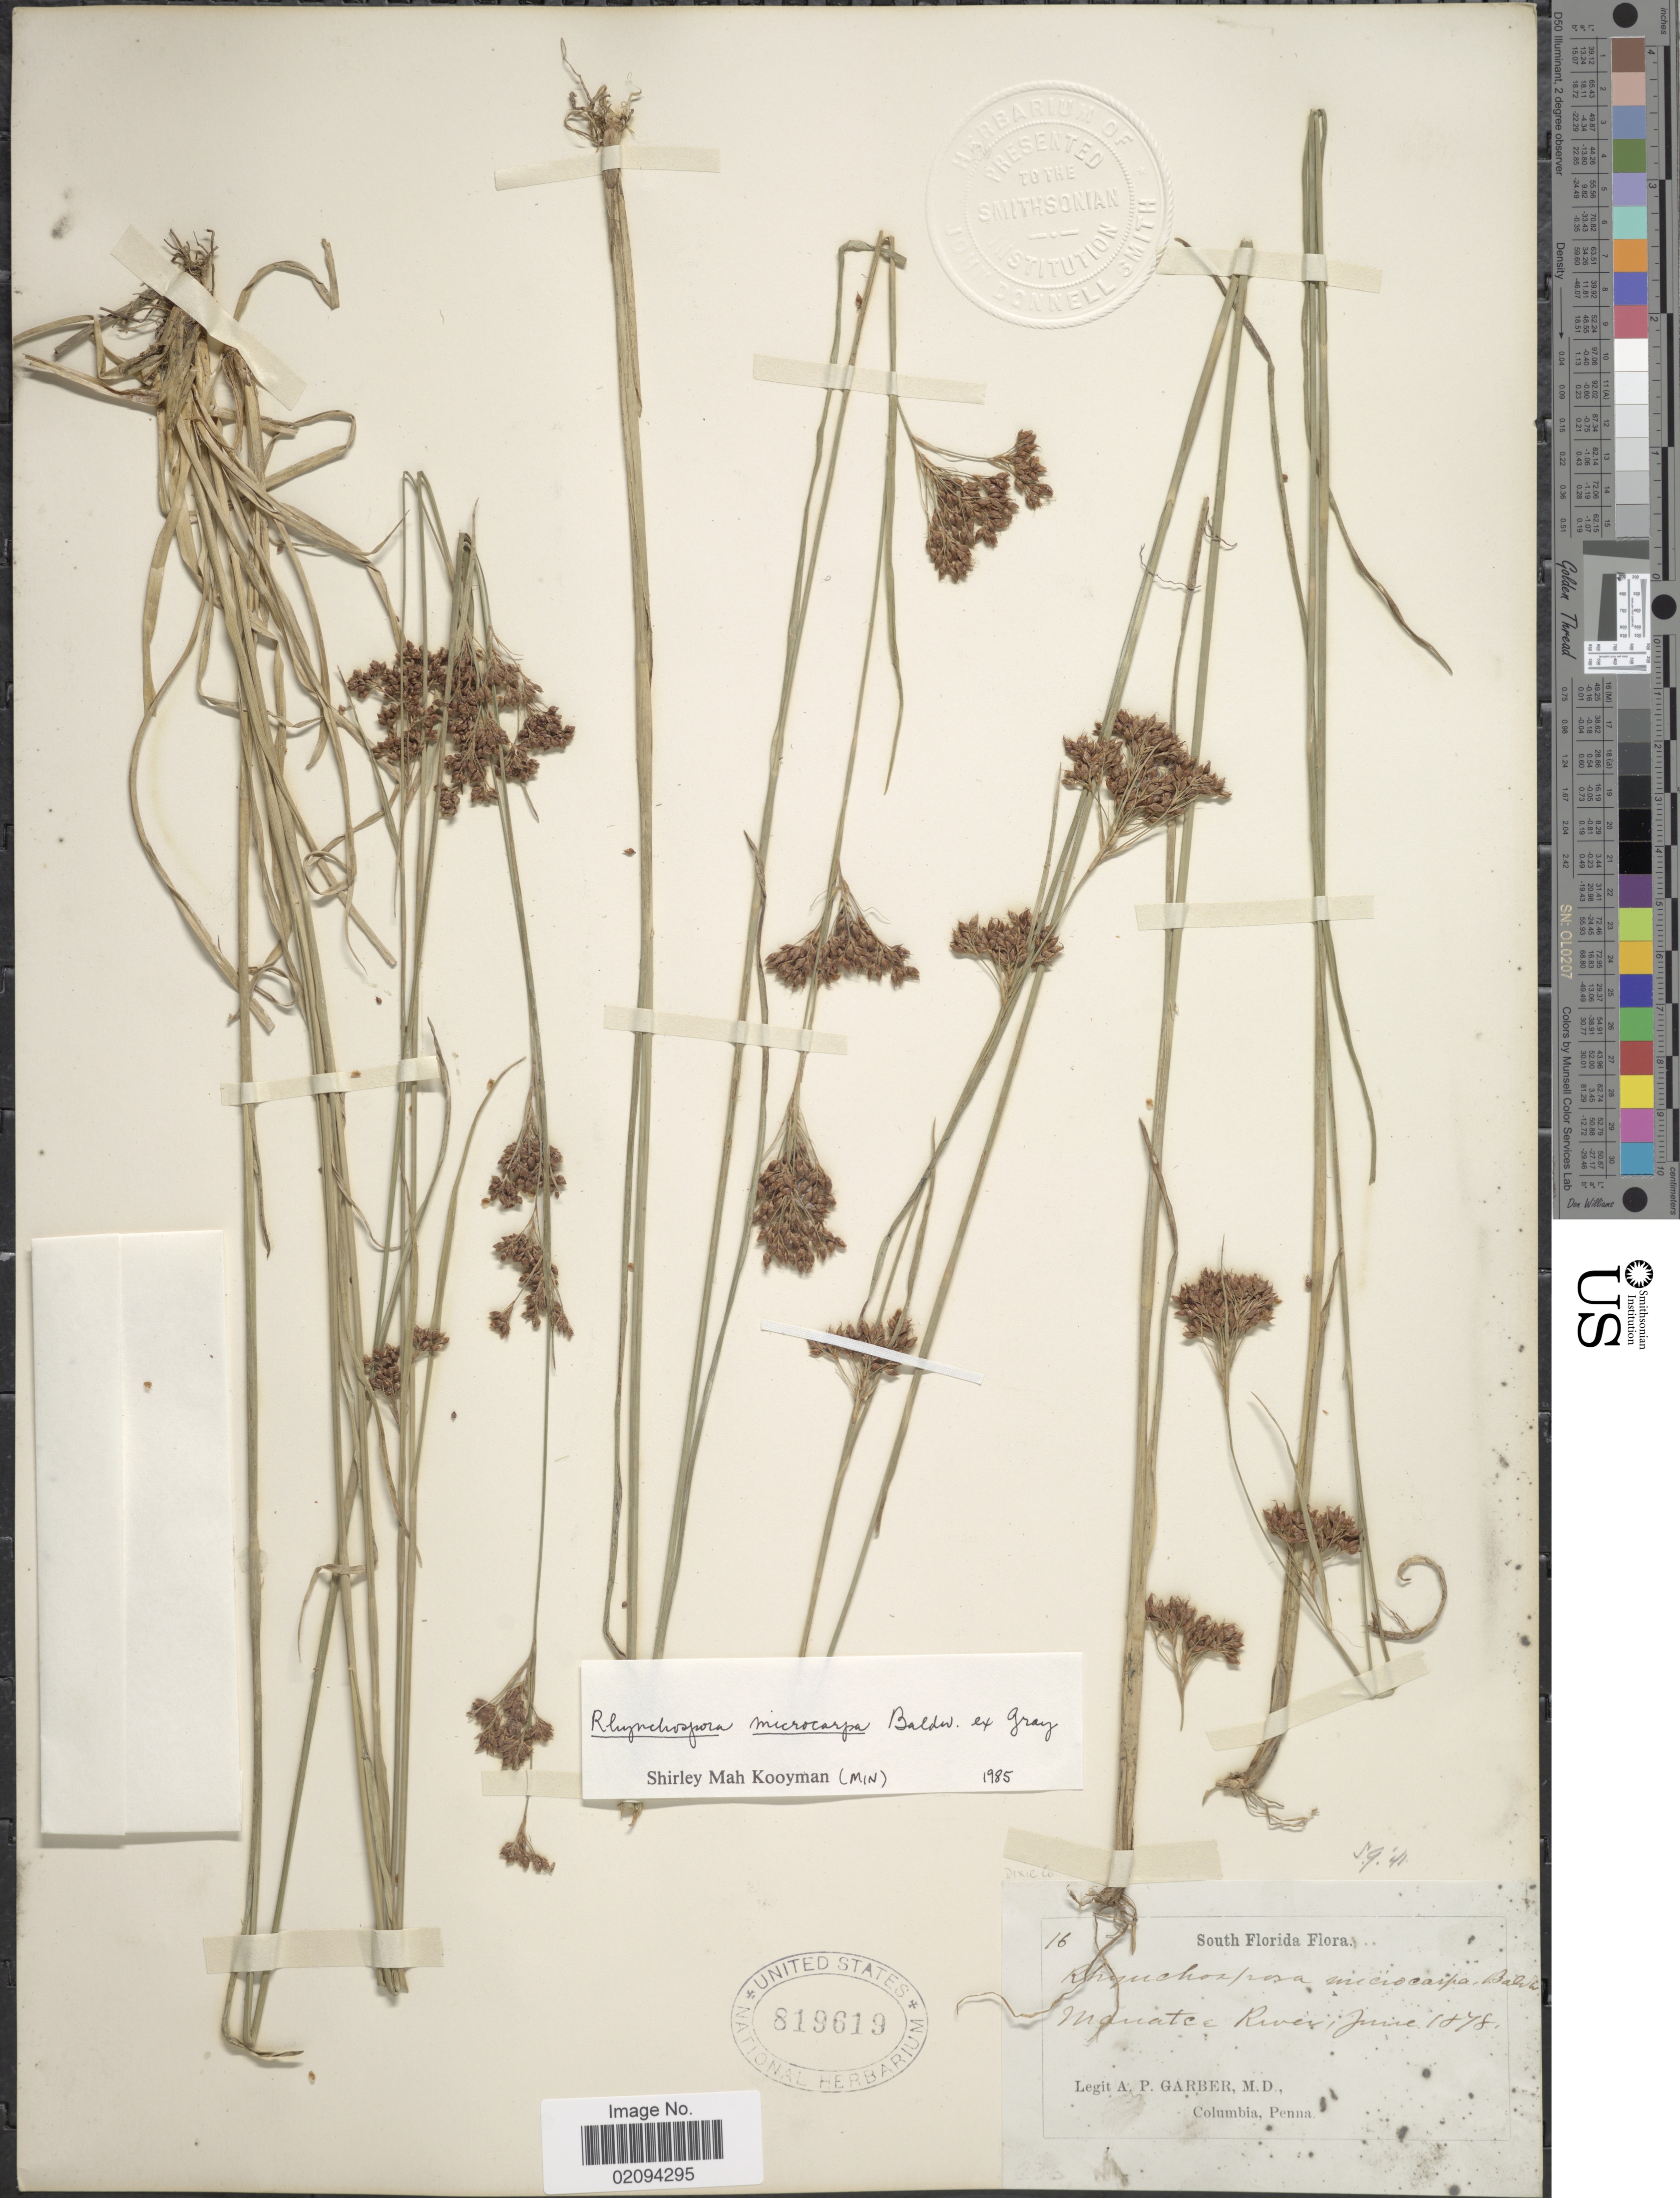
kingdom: Plantae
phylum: Tracheophyta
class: Liliopsida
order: Poales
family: Cyperaceae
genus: Rhynchospora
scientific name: Rhynchospora microcarpa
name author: Baldwin ex A. Gray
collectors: A. P. Garber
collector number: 16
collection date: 1878-06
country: United States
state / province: Florida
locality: South Florida. Manatee River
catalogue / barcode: US 819619